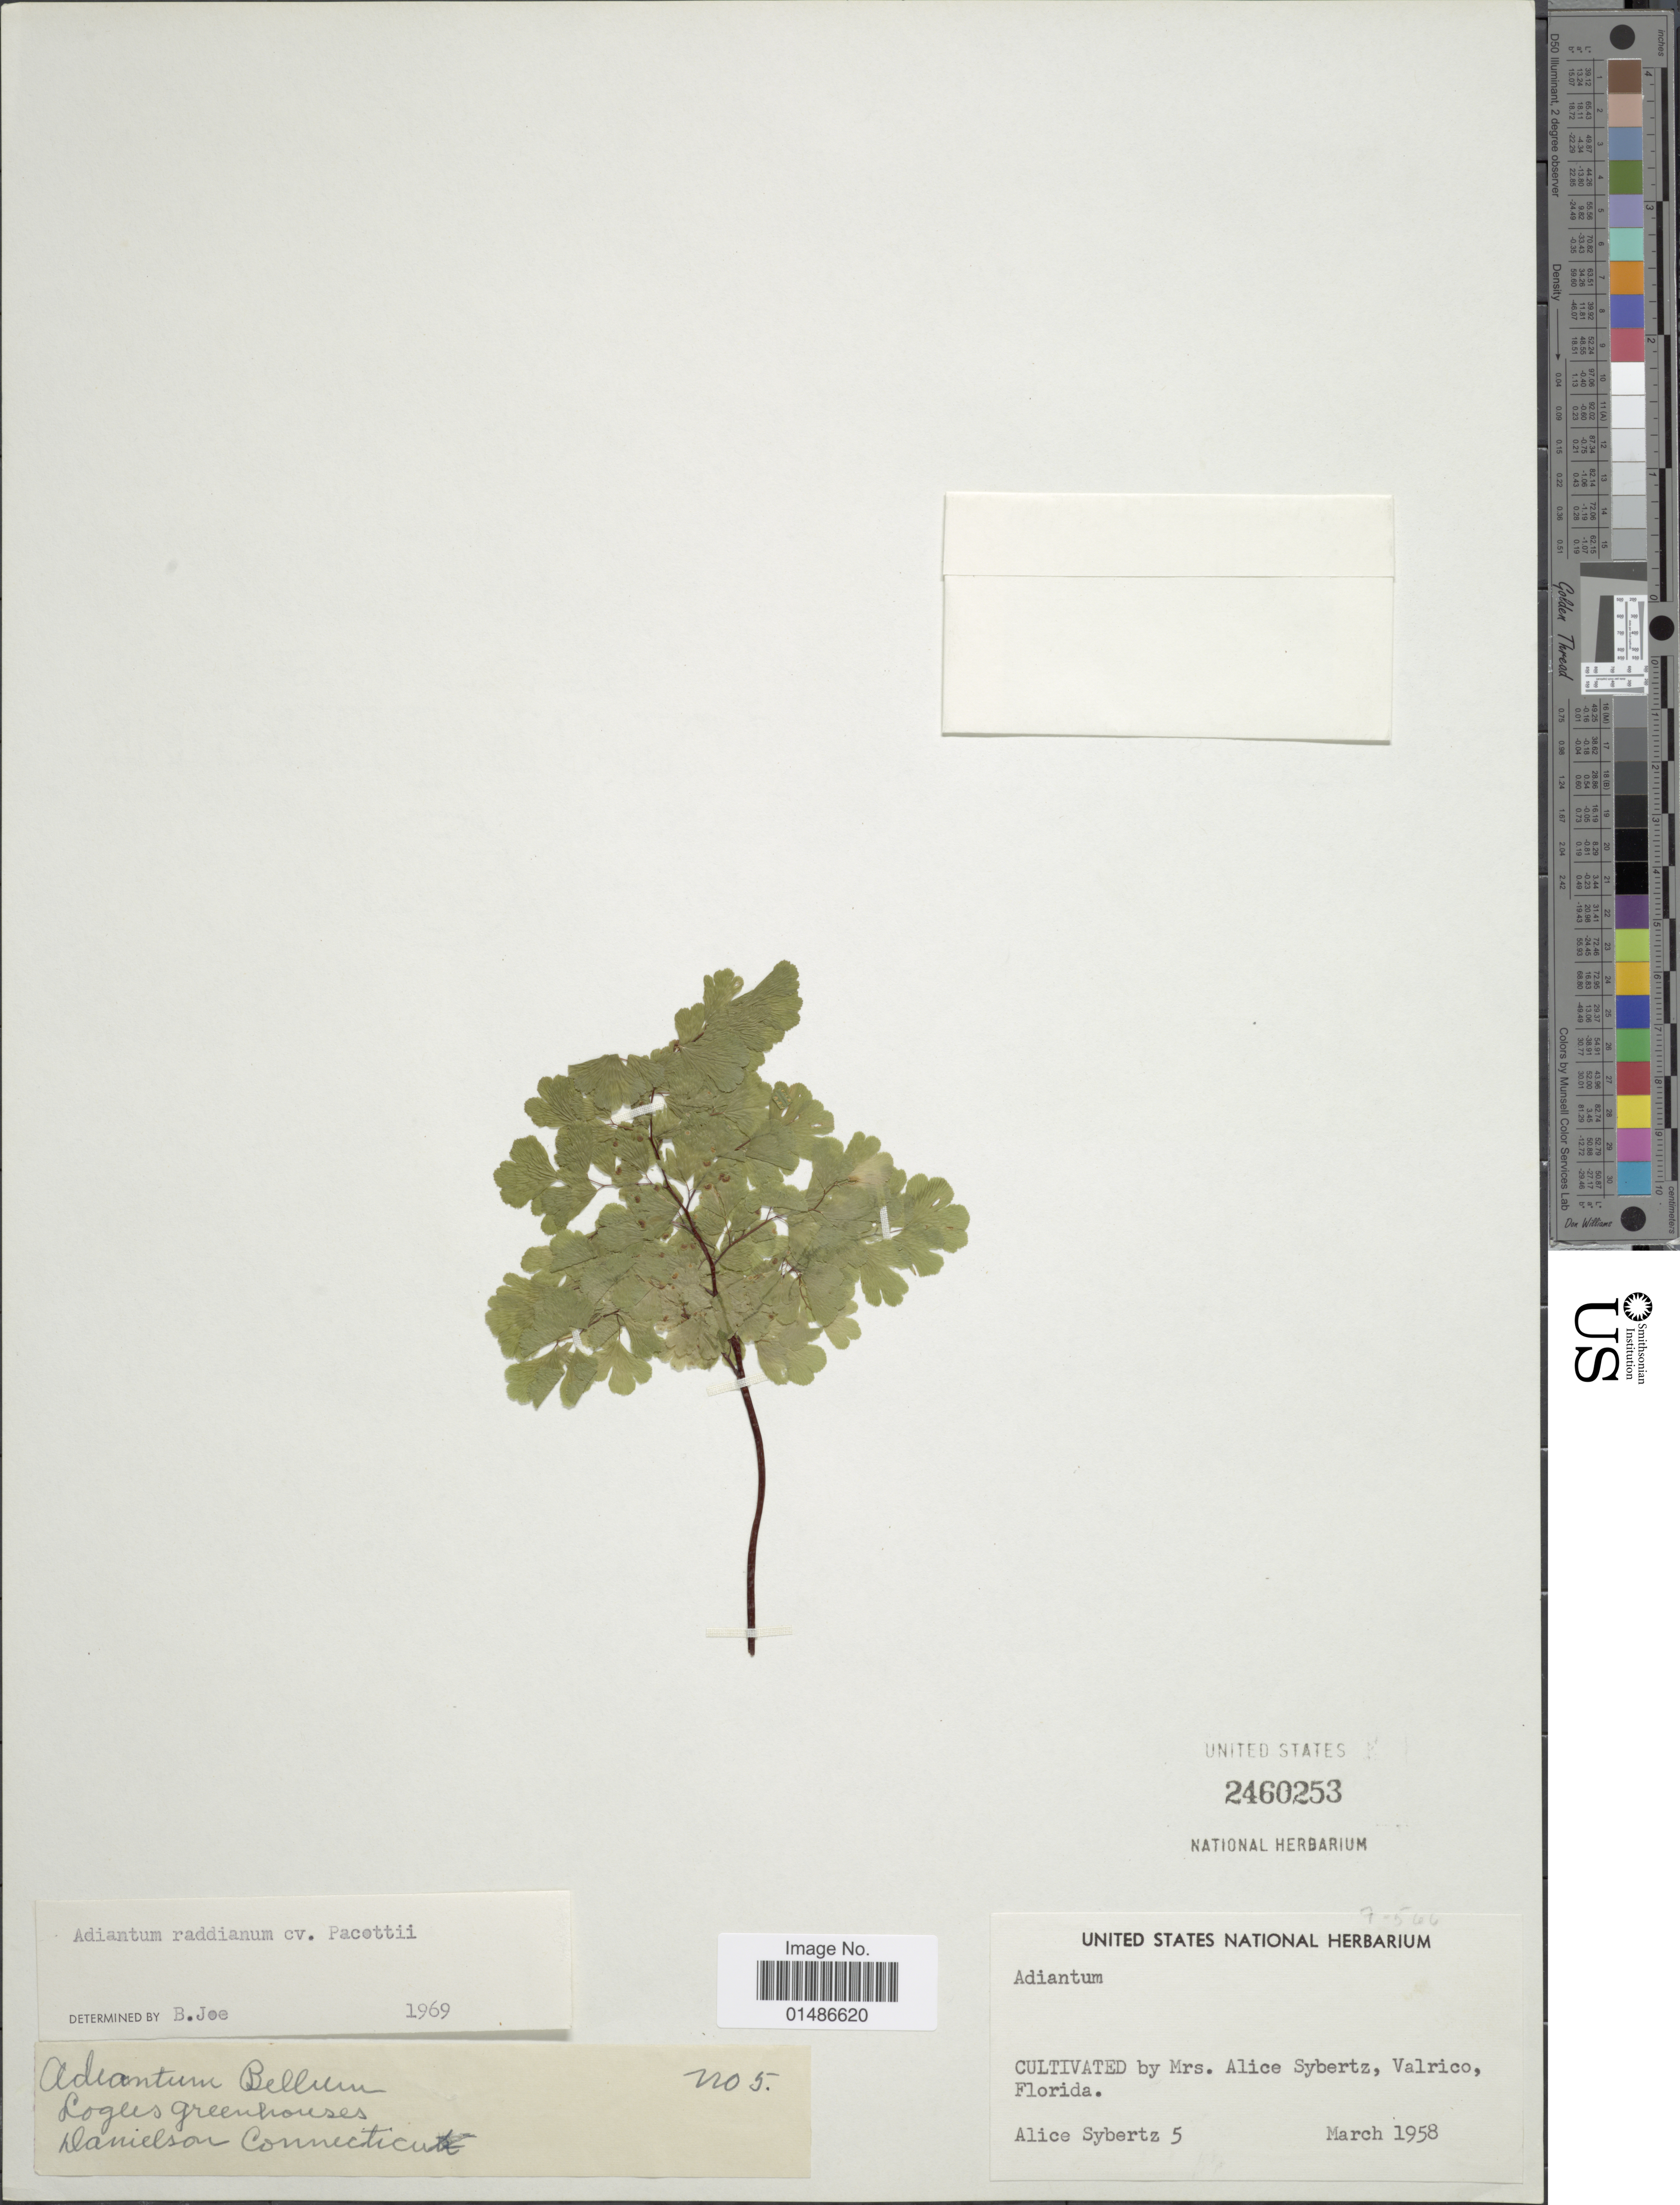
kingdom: Plantae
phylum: Tracheophyta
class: Polypodiopsida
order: Polypodiales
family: Pteridaceae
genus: Adiantum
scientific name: Adiantum raddianum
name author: C. Presl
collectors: A. Sybertz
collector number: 5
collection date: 1958-03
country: United States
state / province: Florida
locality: Cultivated by Mrs. Alice Sybertz, Valrico.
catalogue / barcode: US 2460253